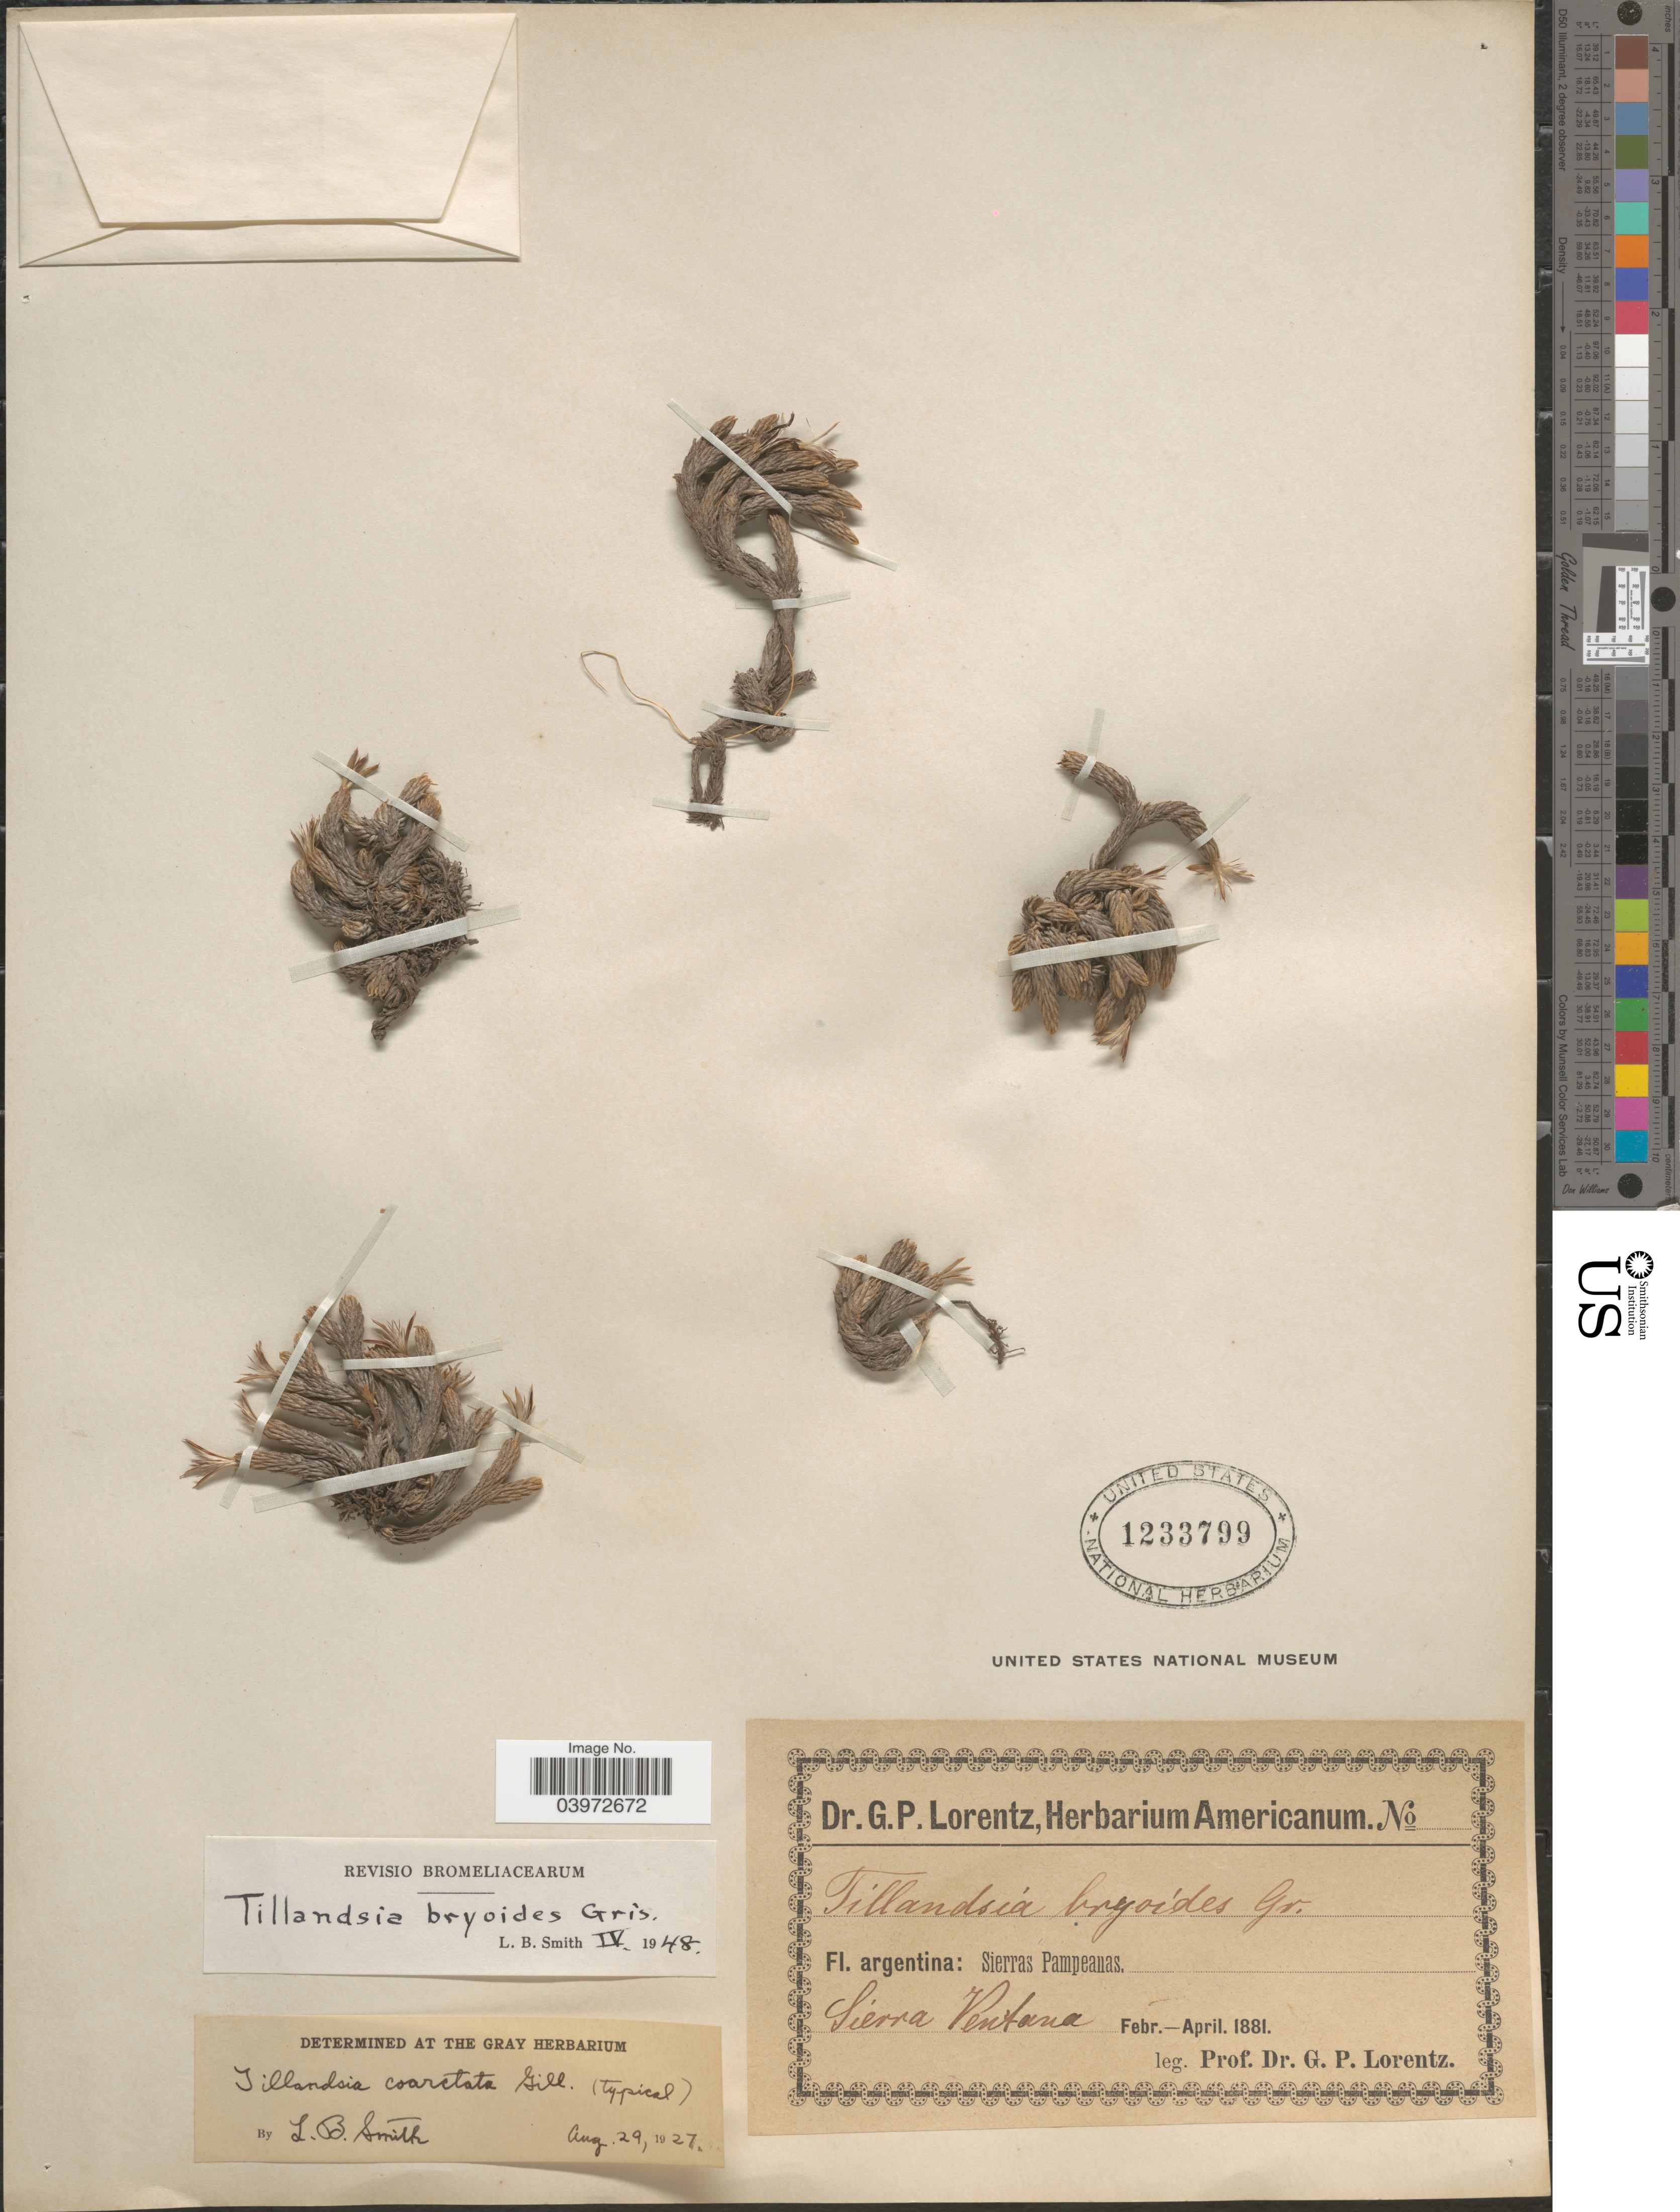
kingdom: Plantae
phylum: Tracheophyta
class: Liliopsida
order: Poales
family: Bromeliaceae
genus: Tillandsia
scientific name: Tillandsia bryoides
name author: Griseb. ex Baker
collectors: G. Lorentz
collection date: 1881-02/1881-04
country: Argentina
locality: Sierras Pampeanas. Sierra Ventana.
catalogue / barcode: US 1233799